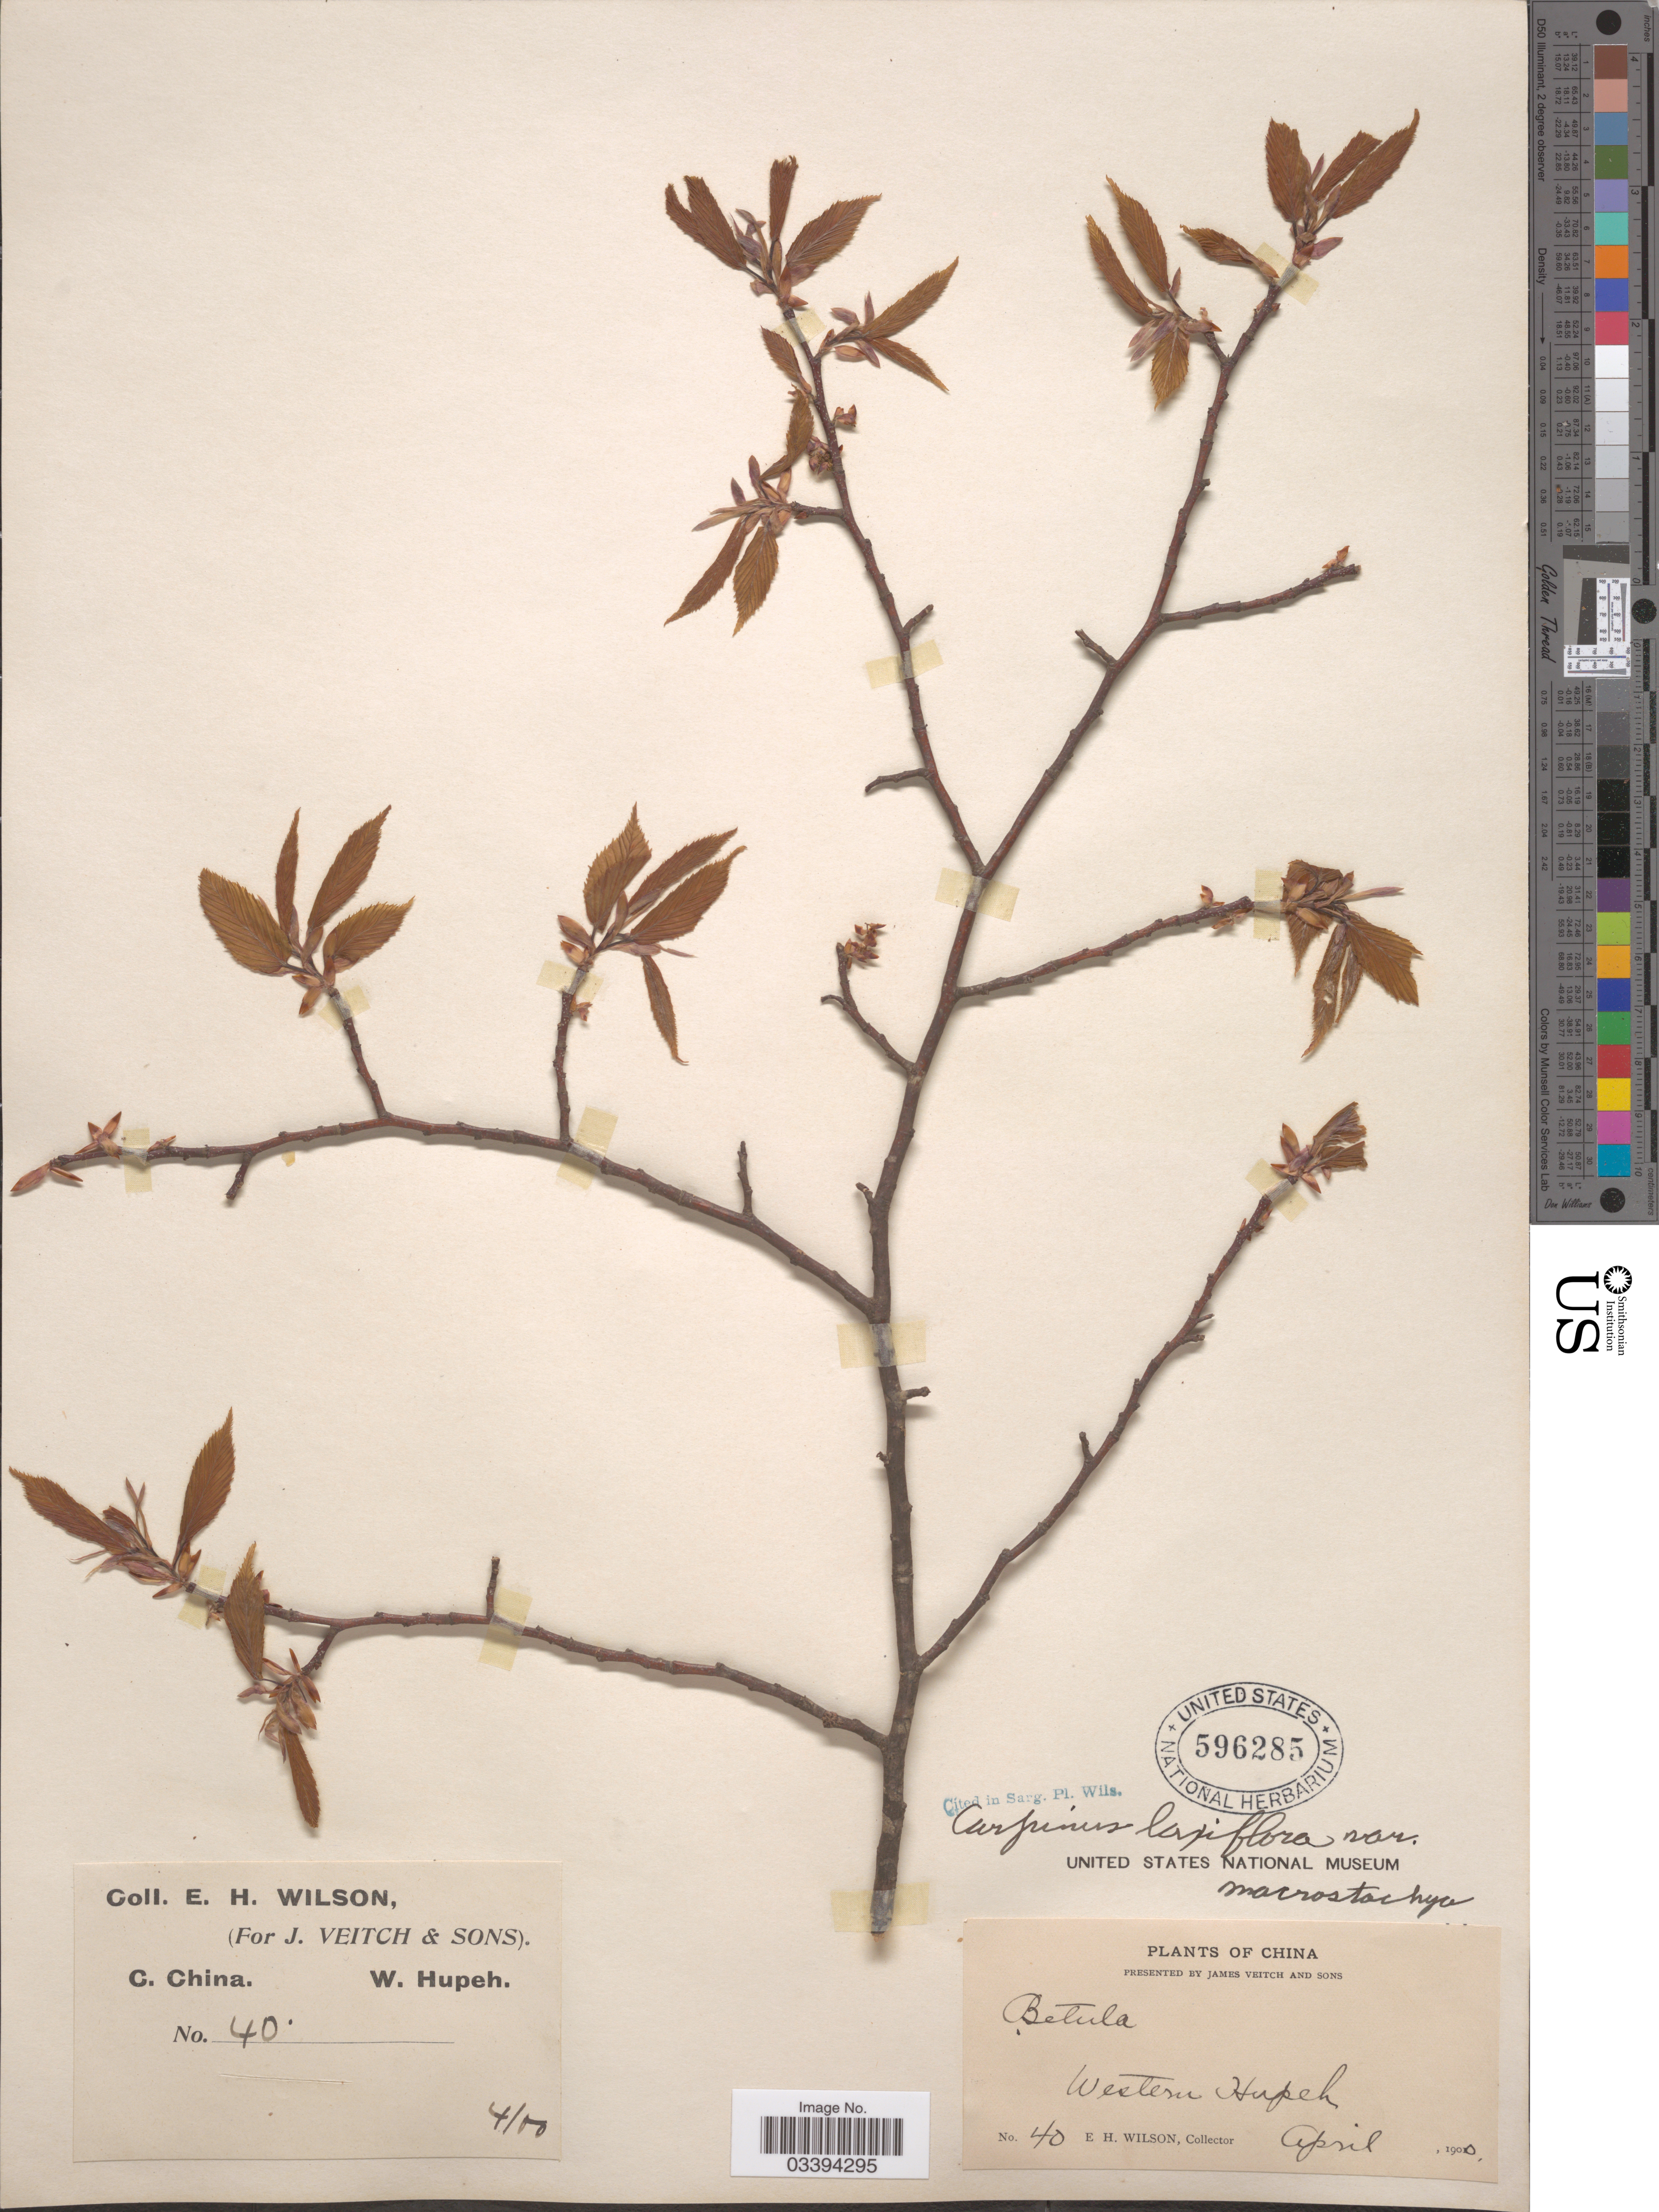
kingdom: Plantae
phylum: Tracheophyta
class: Magnoliopsida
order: Fagales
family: Betulaceae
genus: Carpinus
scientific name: Carpinus laxiflora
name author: (Siebold & Zucc.) Blume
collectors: E. Wilson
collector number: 40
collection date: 1900-04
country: China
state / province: Hubei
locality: C. China. Western Hupeh.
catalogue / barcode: US 596285